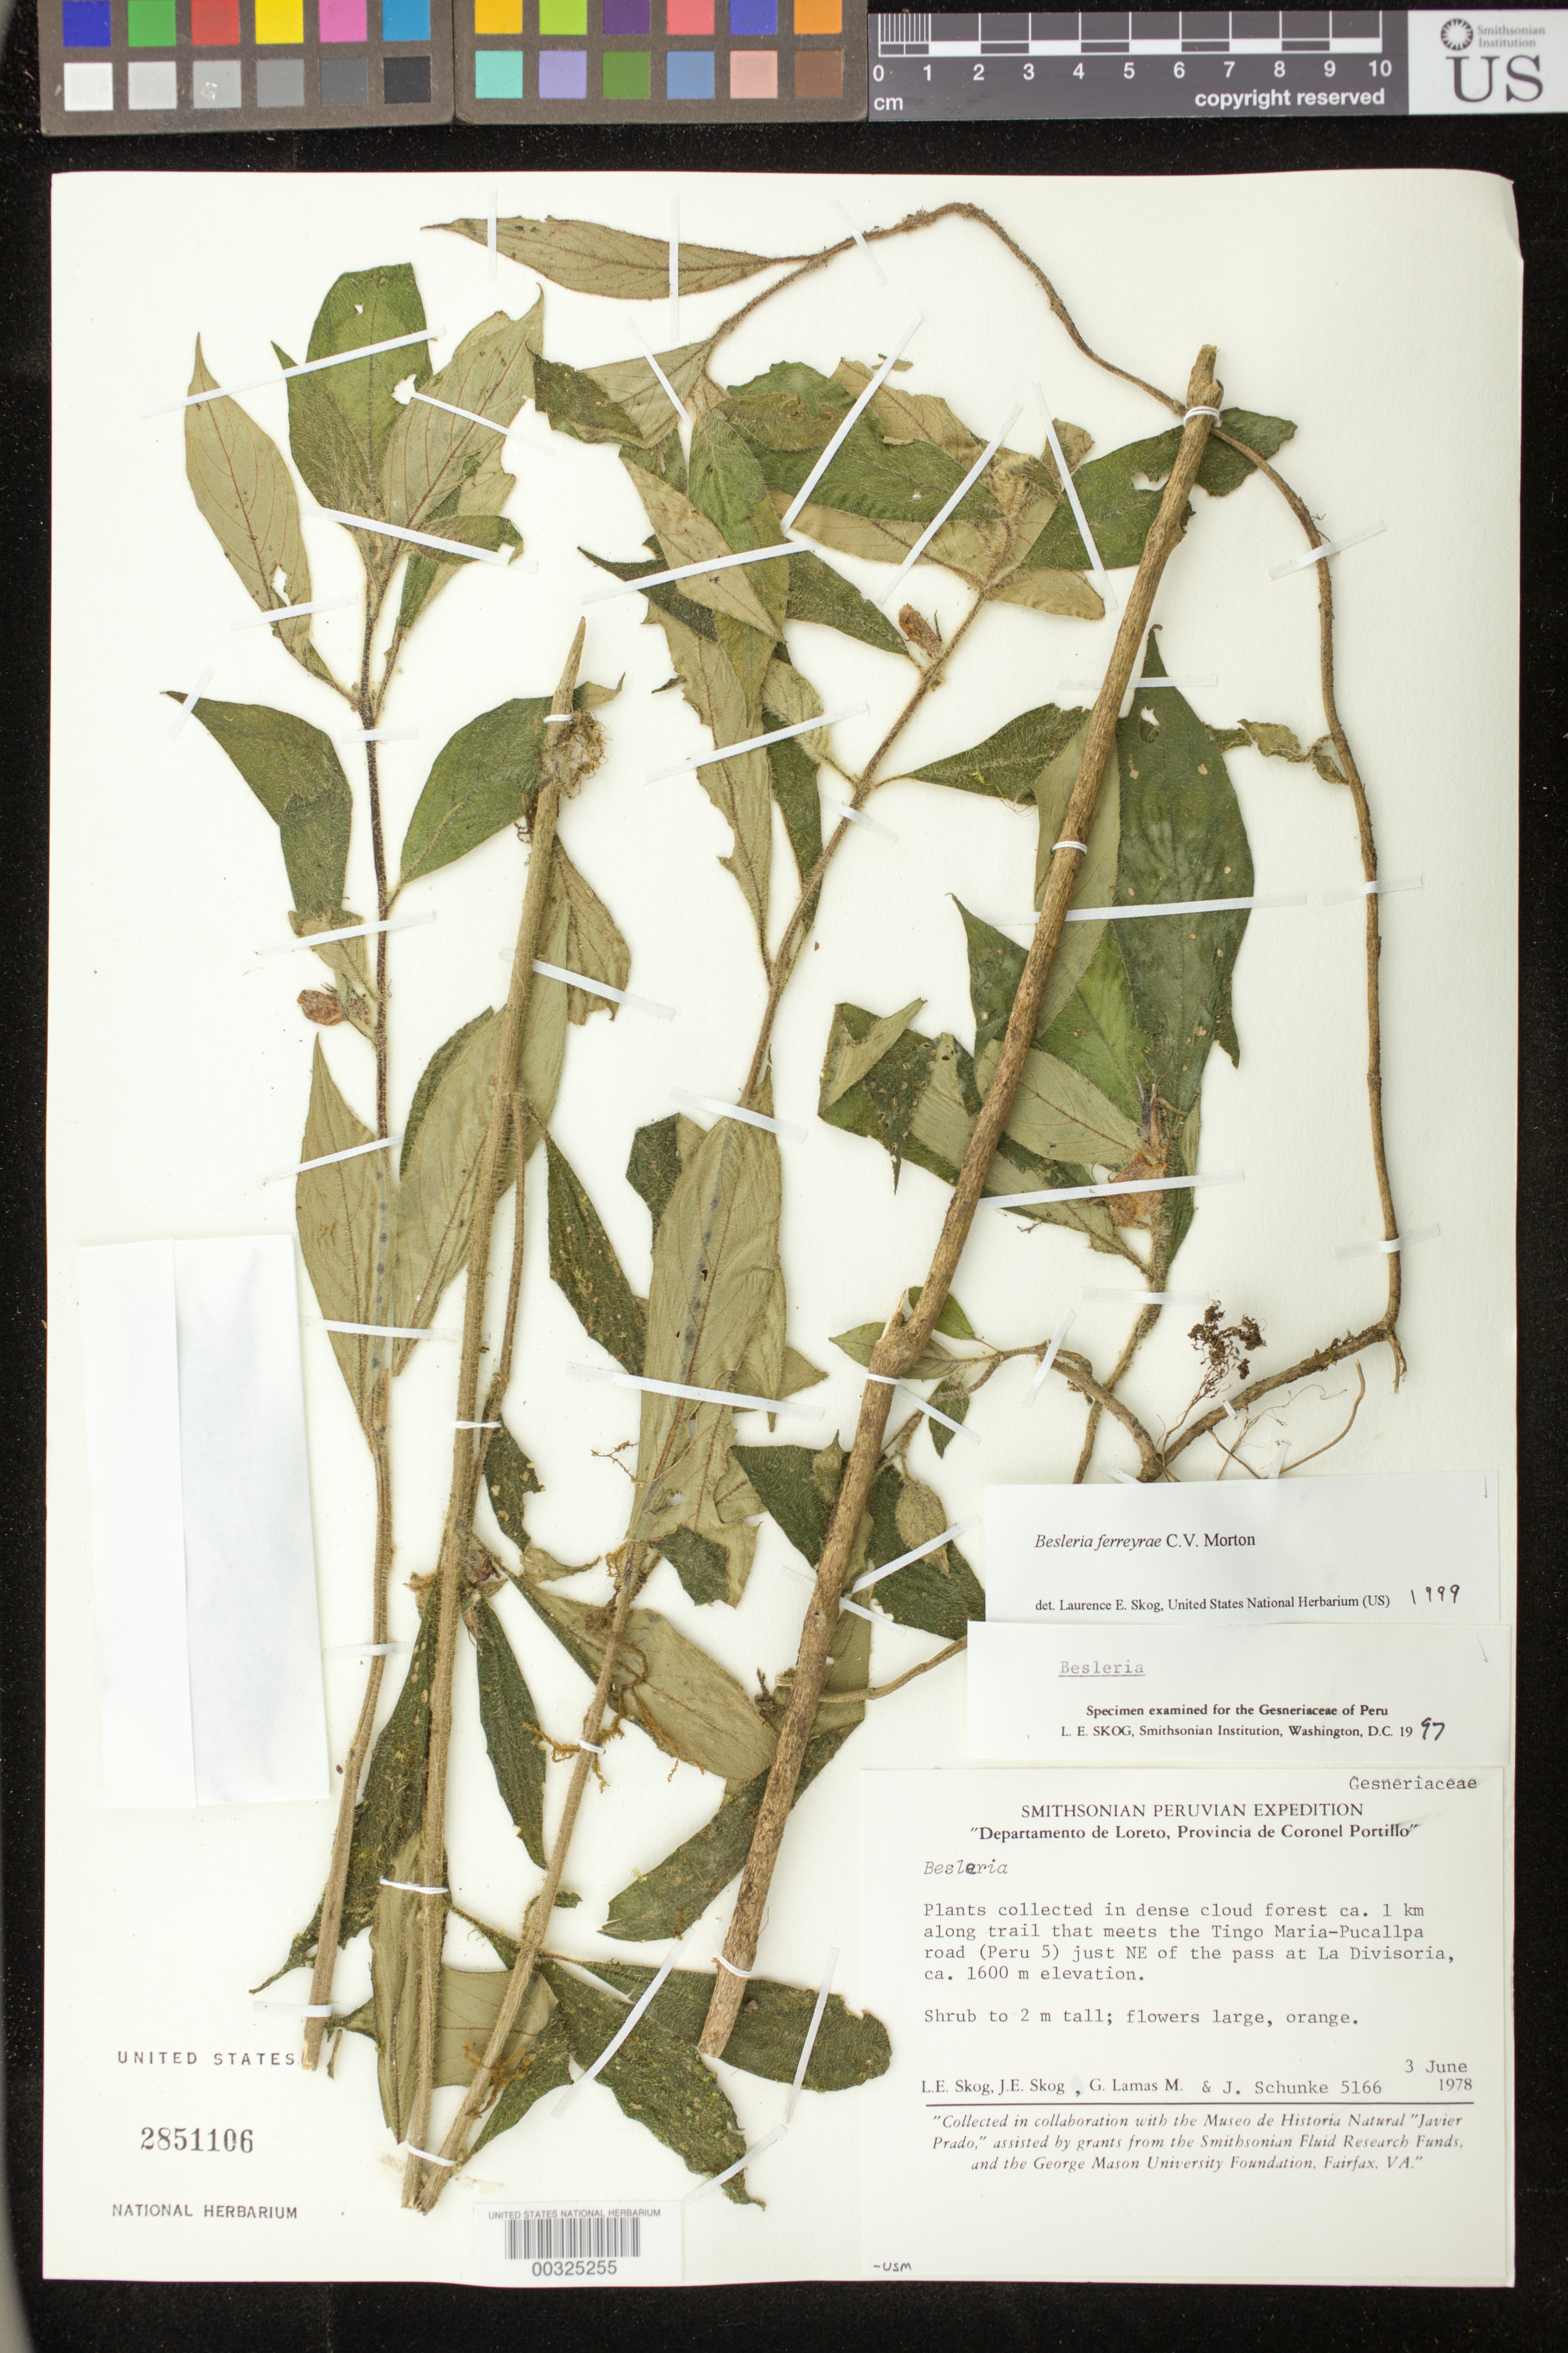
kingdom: Plantae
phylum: Tracheophyta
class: Magnoliopsida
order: Lamiales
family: Gesneriaceae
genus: Besleria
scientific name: Besleria ferreyrae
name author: C.V. Morton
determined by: Skog, Laurence E.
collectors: L. E. Skog, J. E. Skog, G. Lamas M. & J. Schunke Vigo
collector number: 5166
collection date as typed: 03 Jun 1978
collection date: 1978-06-03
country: Peru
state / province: Ucayali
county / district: Coronel Portillo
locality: ("Loreto") Prov. de Coronel Portillo; ca. 1 km along trail that meets the Tingo Maria - Pucallpa road (Peru 5) just NE of the pass at La Divisoria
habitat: Dense cloud forest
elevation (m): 1600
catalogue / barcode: US 2851106